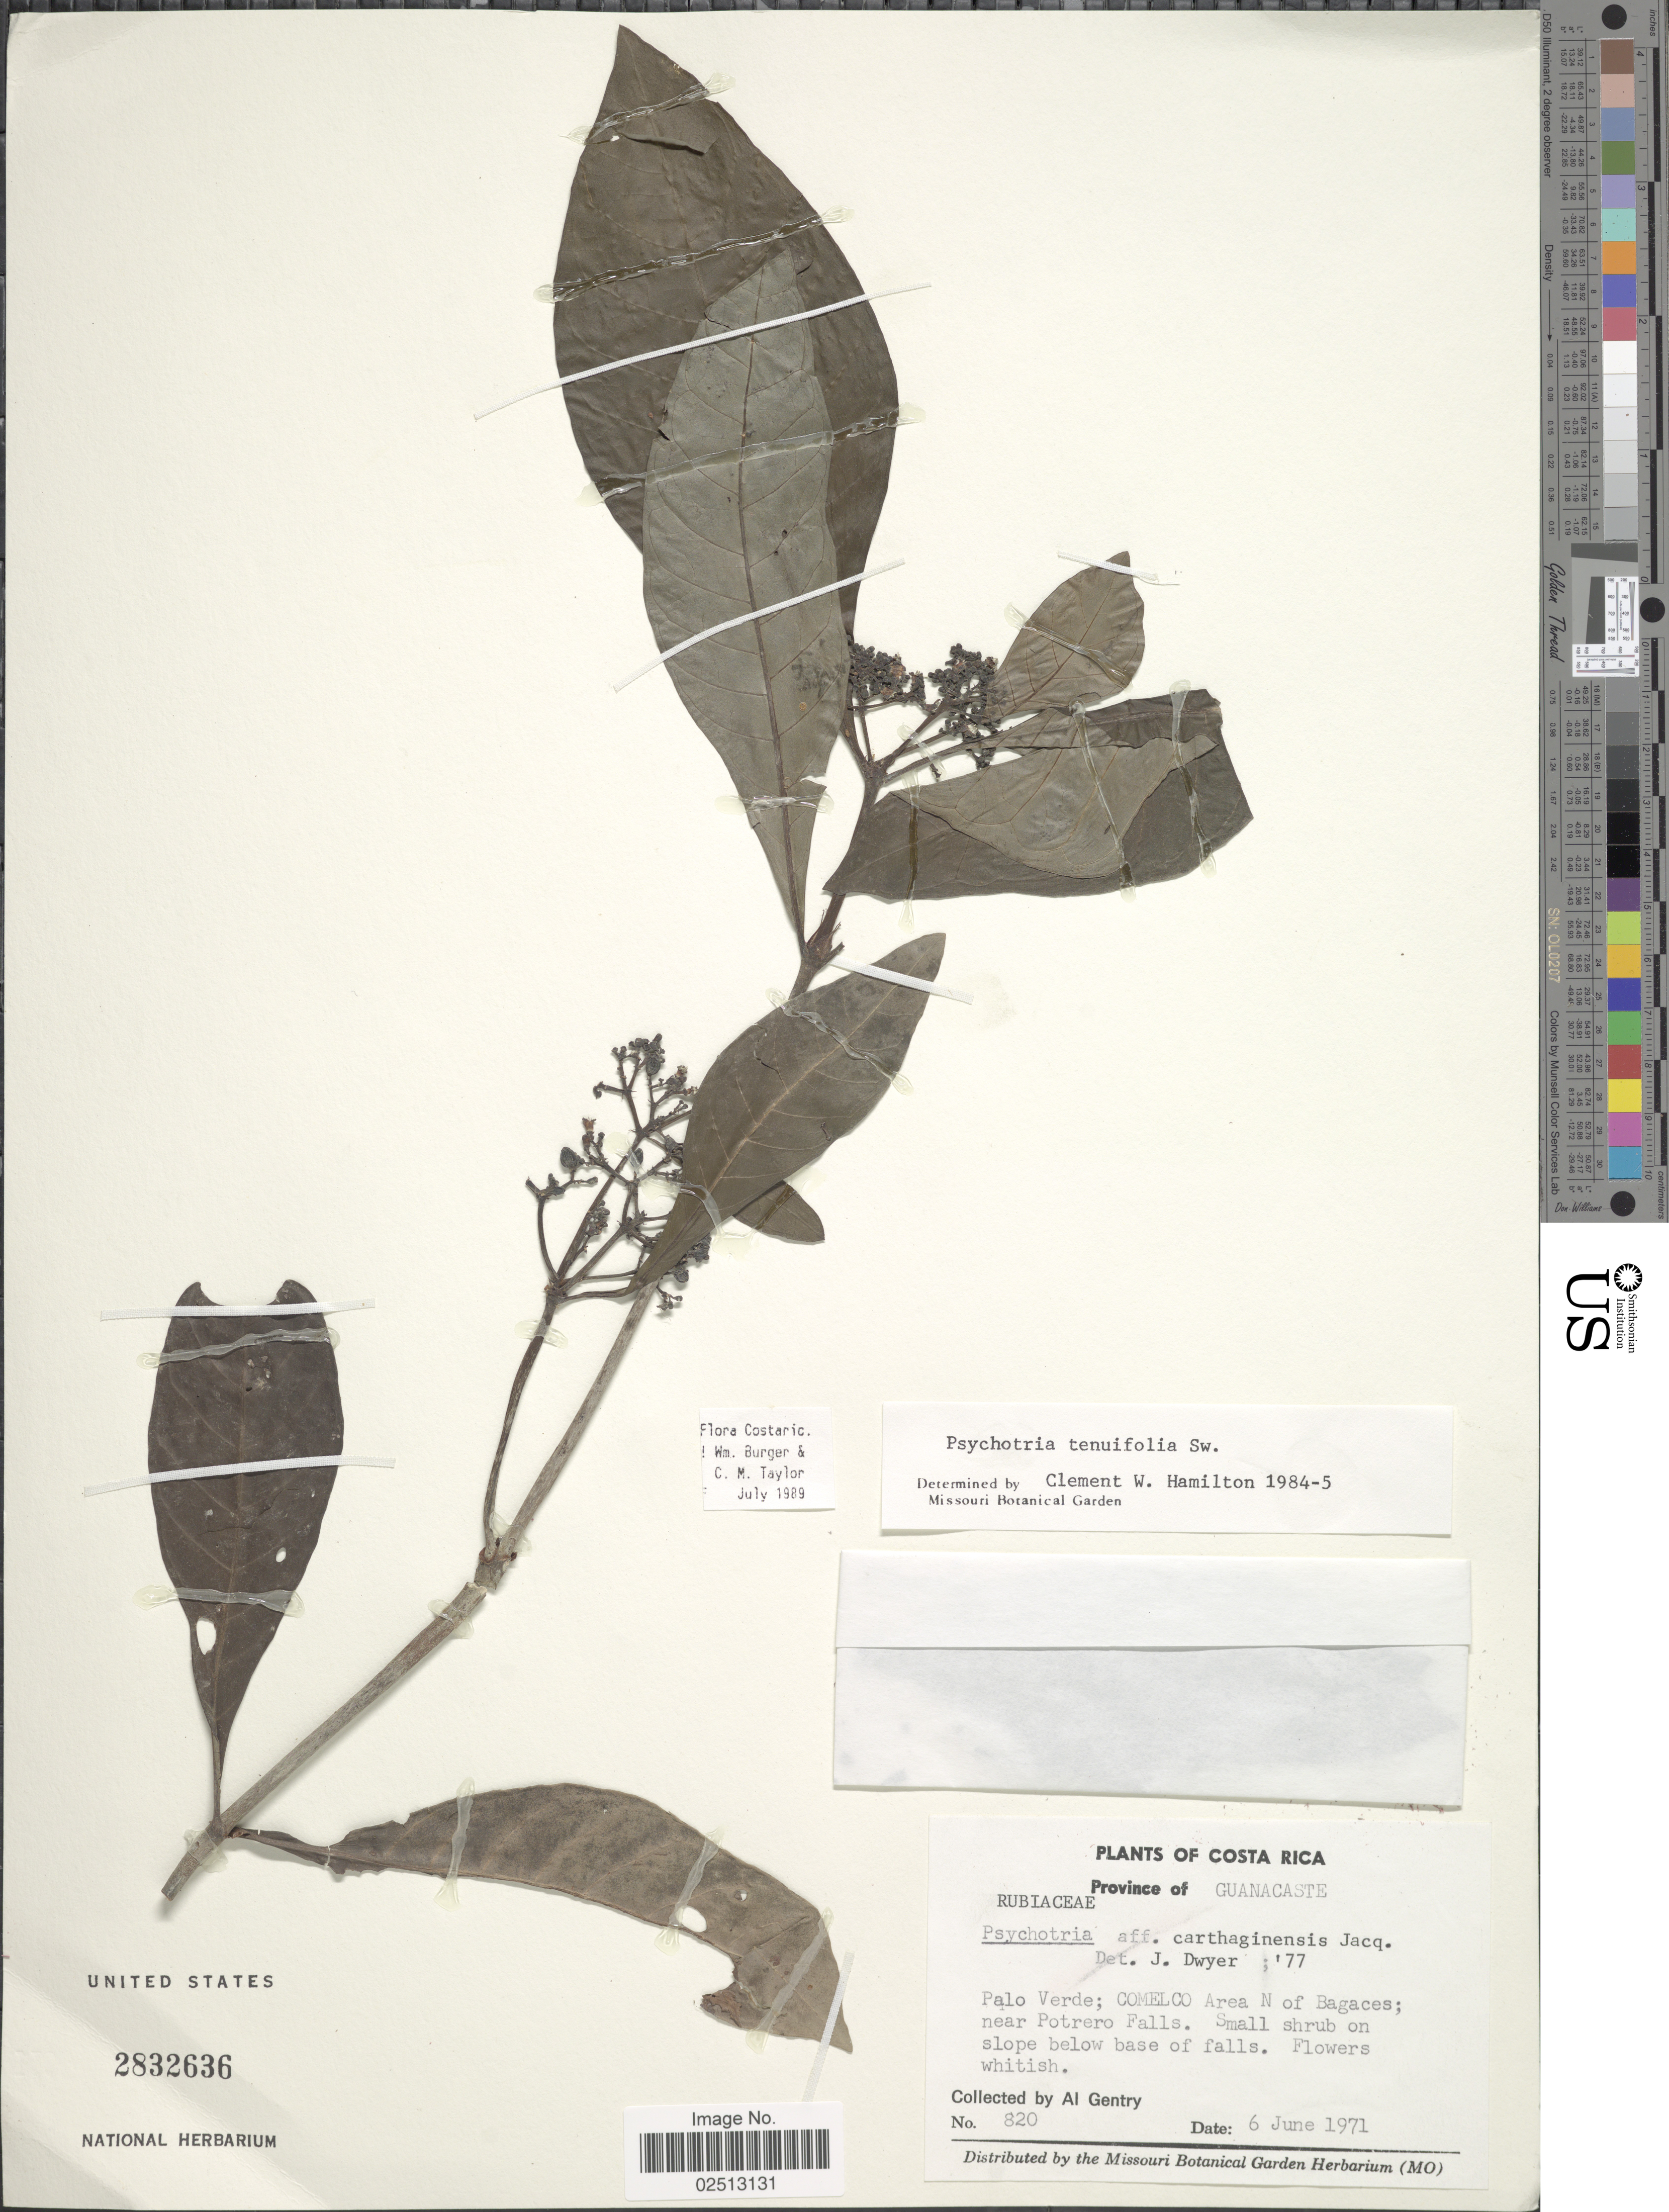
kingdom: Plantae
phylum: Tracheophyta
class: Magnoliopsida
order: Gentianales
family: Rubiaceae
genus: Psychotria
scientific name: Psychotria tenuifolia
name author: Sw.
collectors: A. H. Gentry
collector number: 820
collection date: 1971-06-06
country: Costa Rica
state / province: Guanacaste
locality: Costa Rica. Province Guanacaste. Palo Verde; Comelco Area N of Bagacez; near Portero Falls.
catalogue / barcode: US 2832636